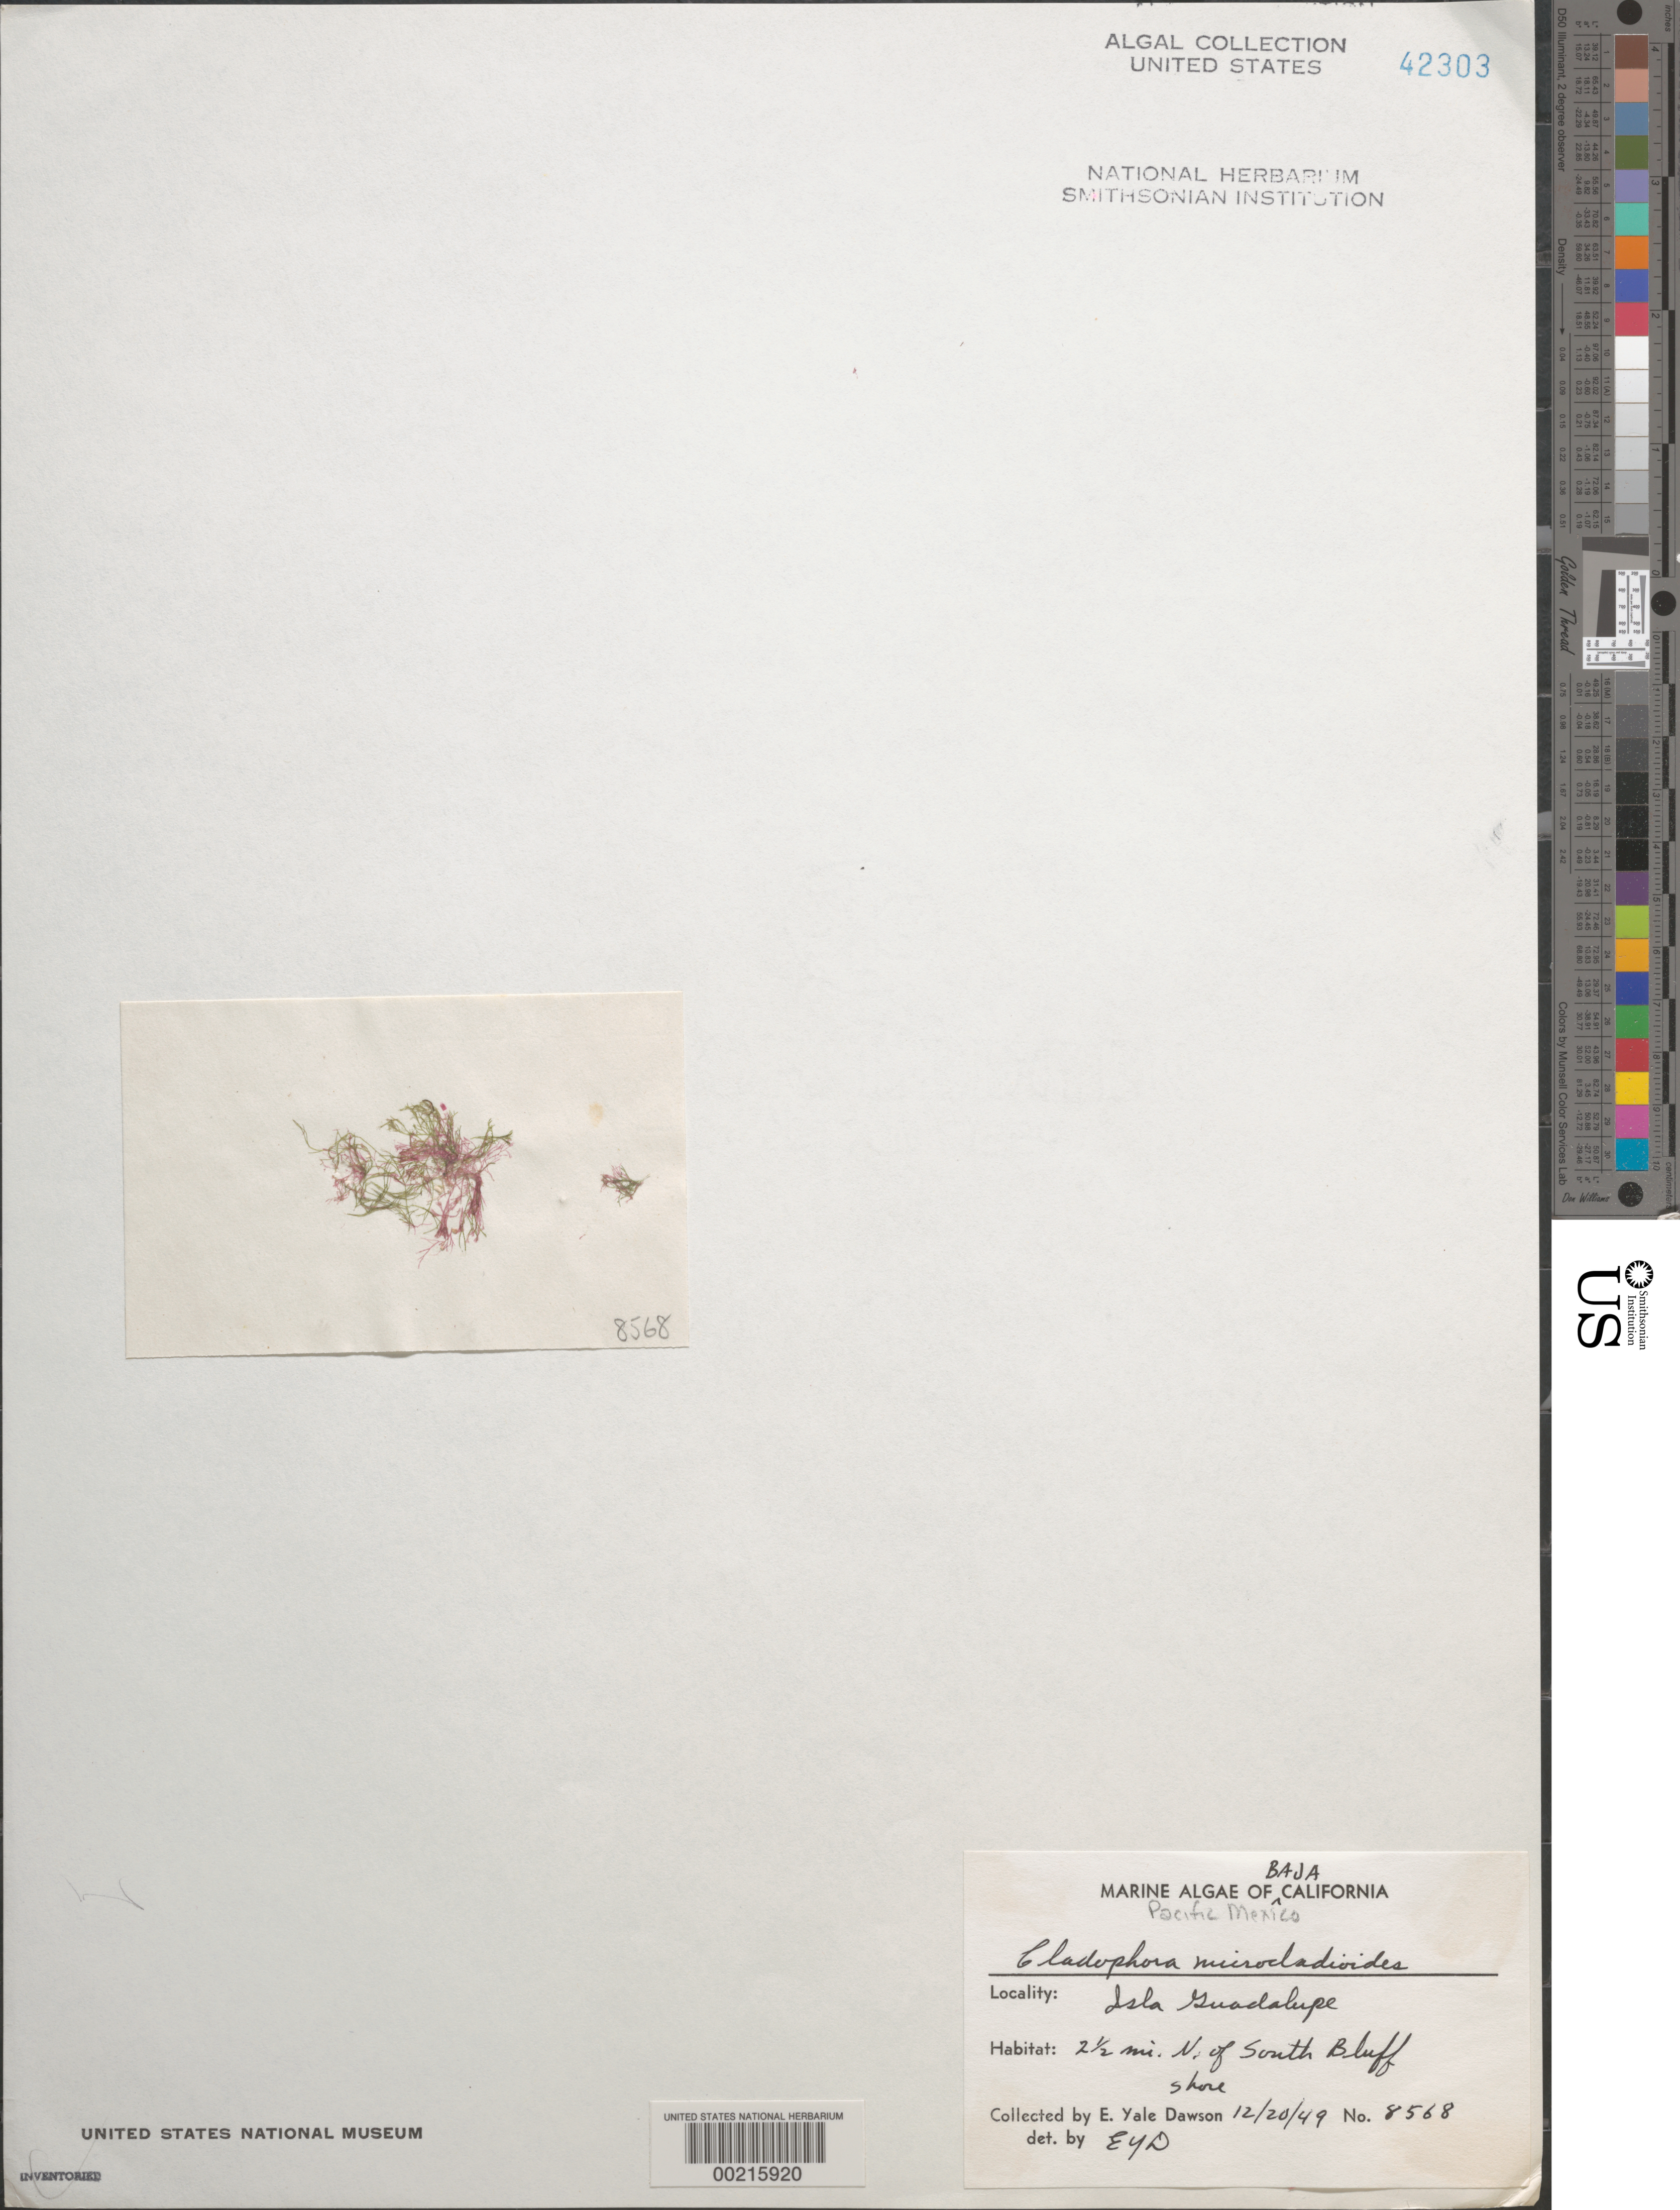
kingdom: Plantae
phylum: Chlorophyta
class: Ulvophyceae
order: Cladophorales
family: Cladophoraceae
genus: Cladophora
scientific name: Cladophora microcladioides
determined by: Dawson, E. Y.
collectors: E. Y. Dawson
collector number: EYD 8568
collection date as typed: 20 Dec 1949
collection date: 1949-12-20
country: Mexico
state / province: Baja California Norte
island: Isla Guadalupe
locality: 2.5 miles north of South Bluff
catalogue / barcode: US 42303